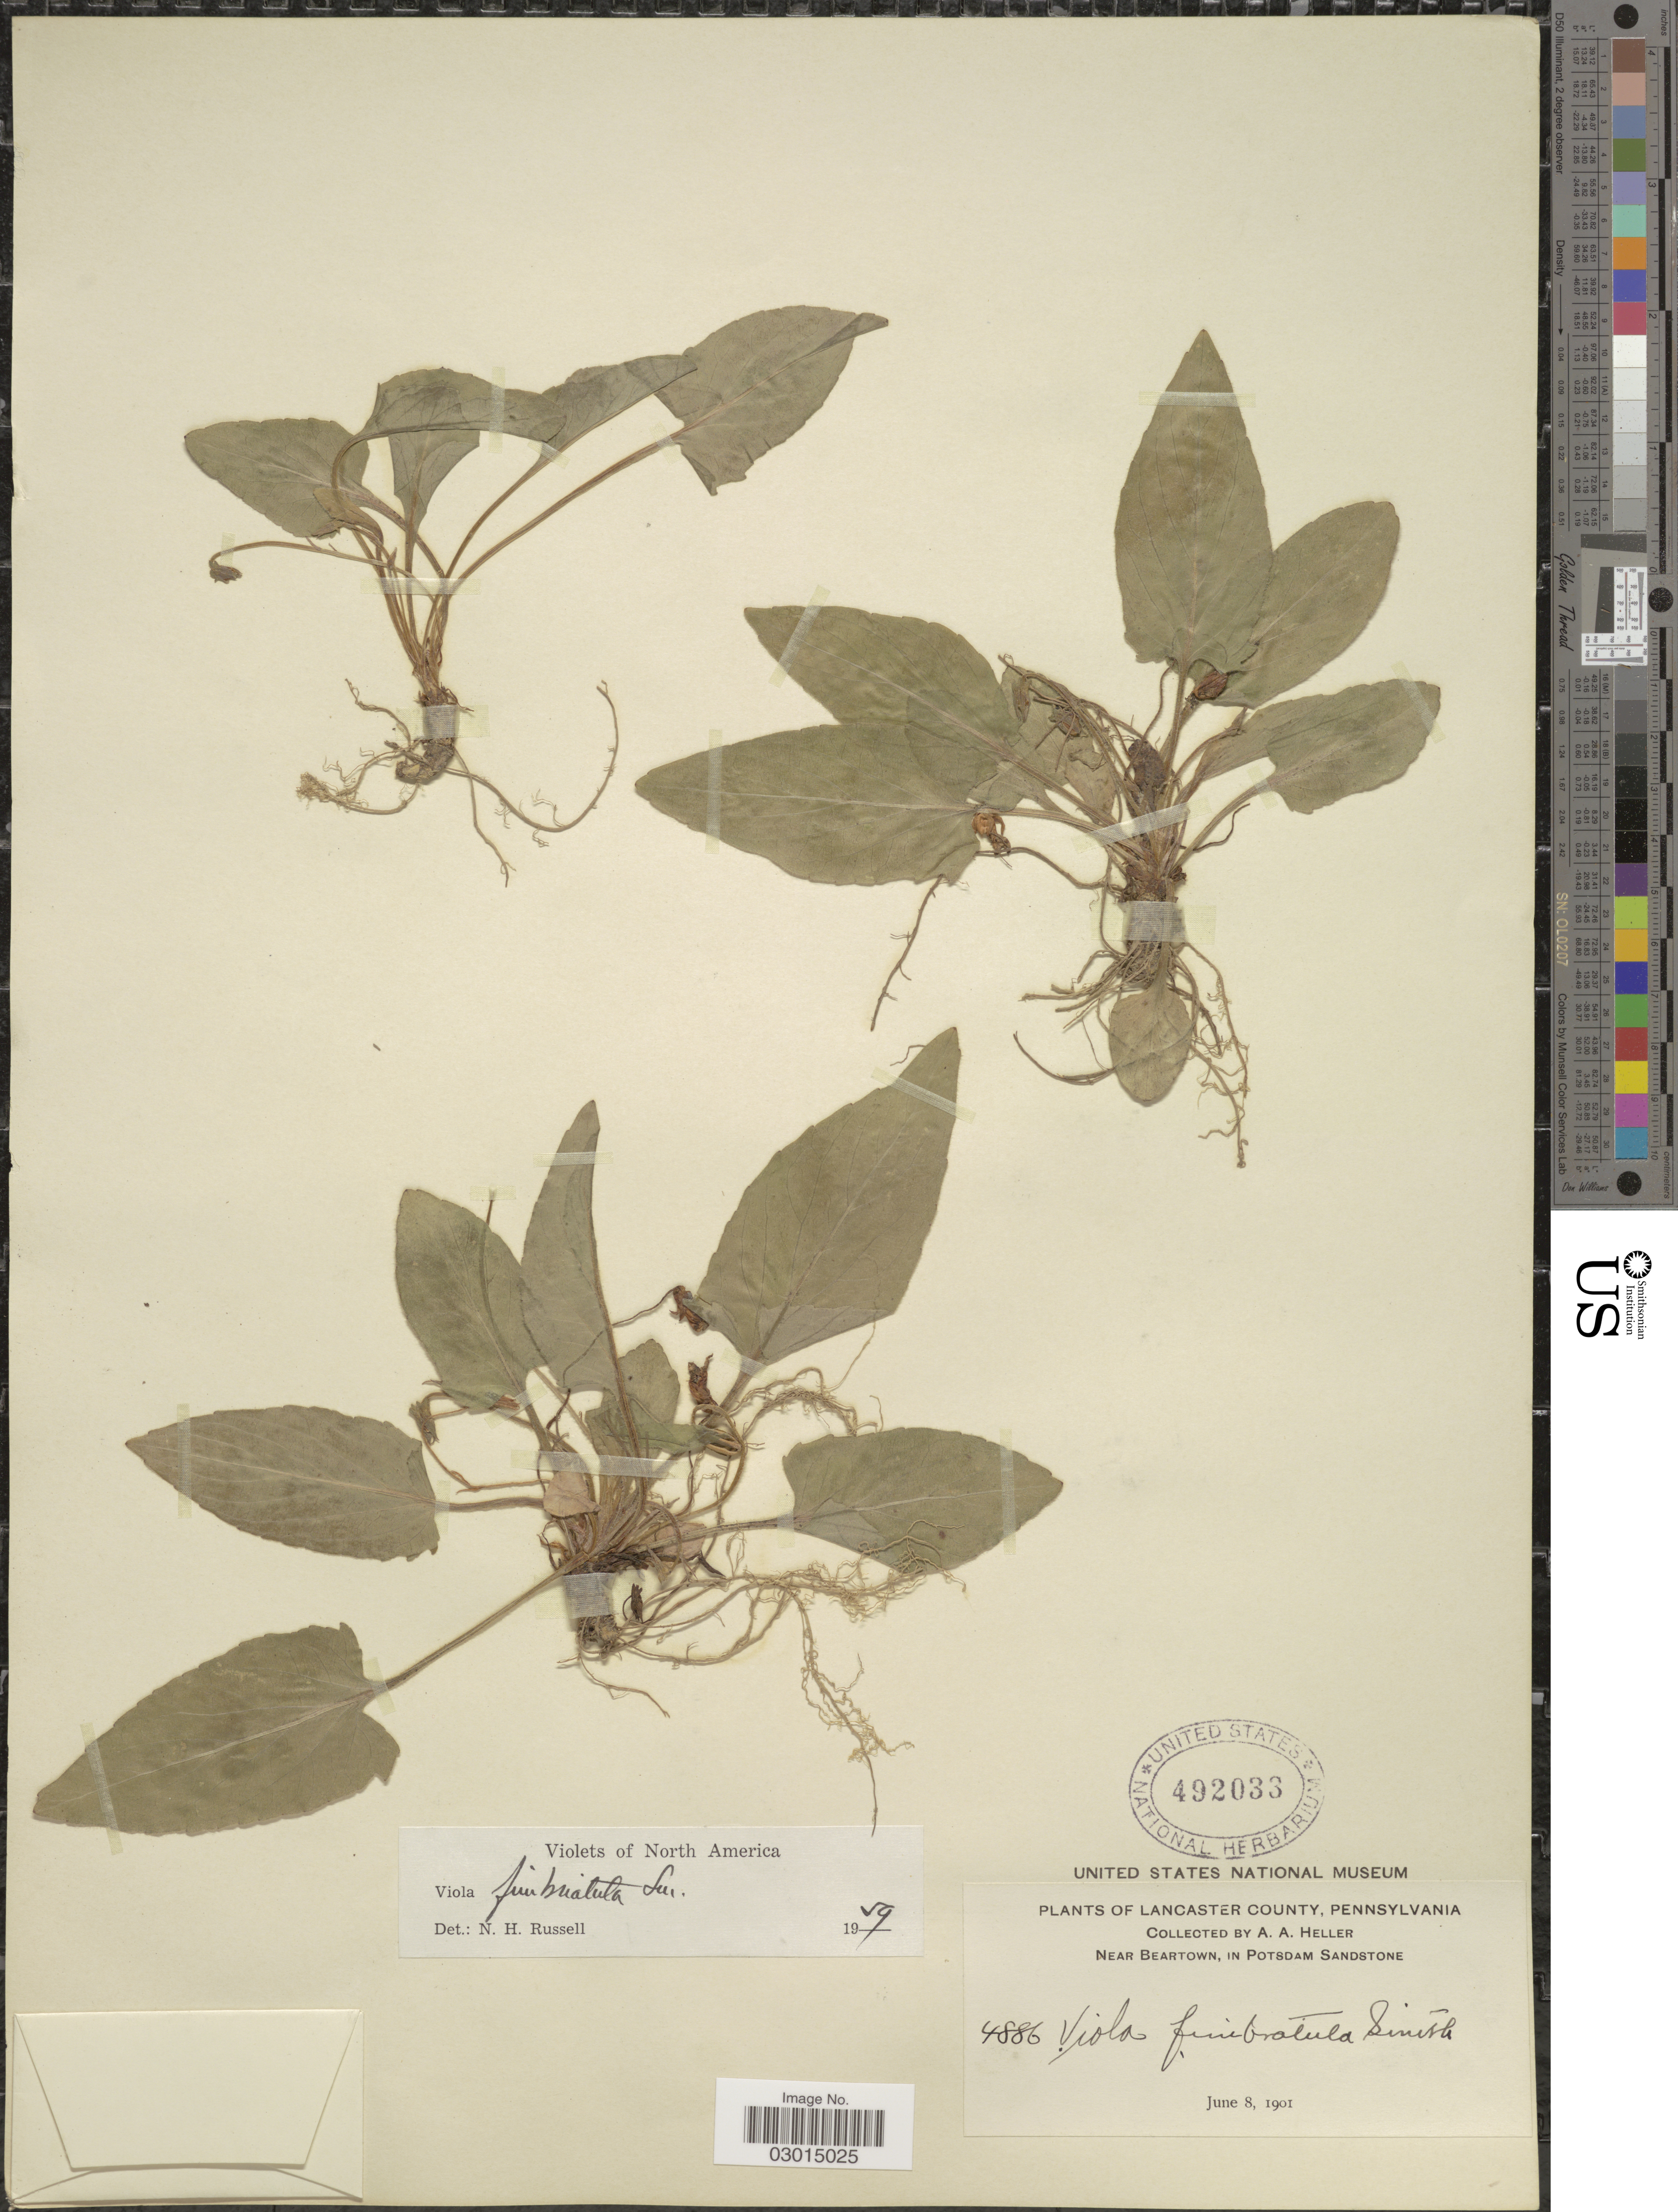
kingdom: Plantae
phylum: Tracheophyta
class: Magnoliopsida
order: Malpighiales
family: Violaceae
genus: Viola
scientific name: Viola fimbriatula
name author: Small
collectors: A. A. Heller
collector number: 4886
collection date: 1901-06-08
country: United States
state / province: Pennsylvania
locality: Lancaster County. Near Beartown, in Potsdam Sandstone.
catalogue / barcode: US 492033